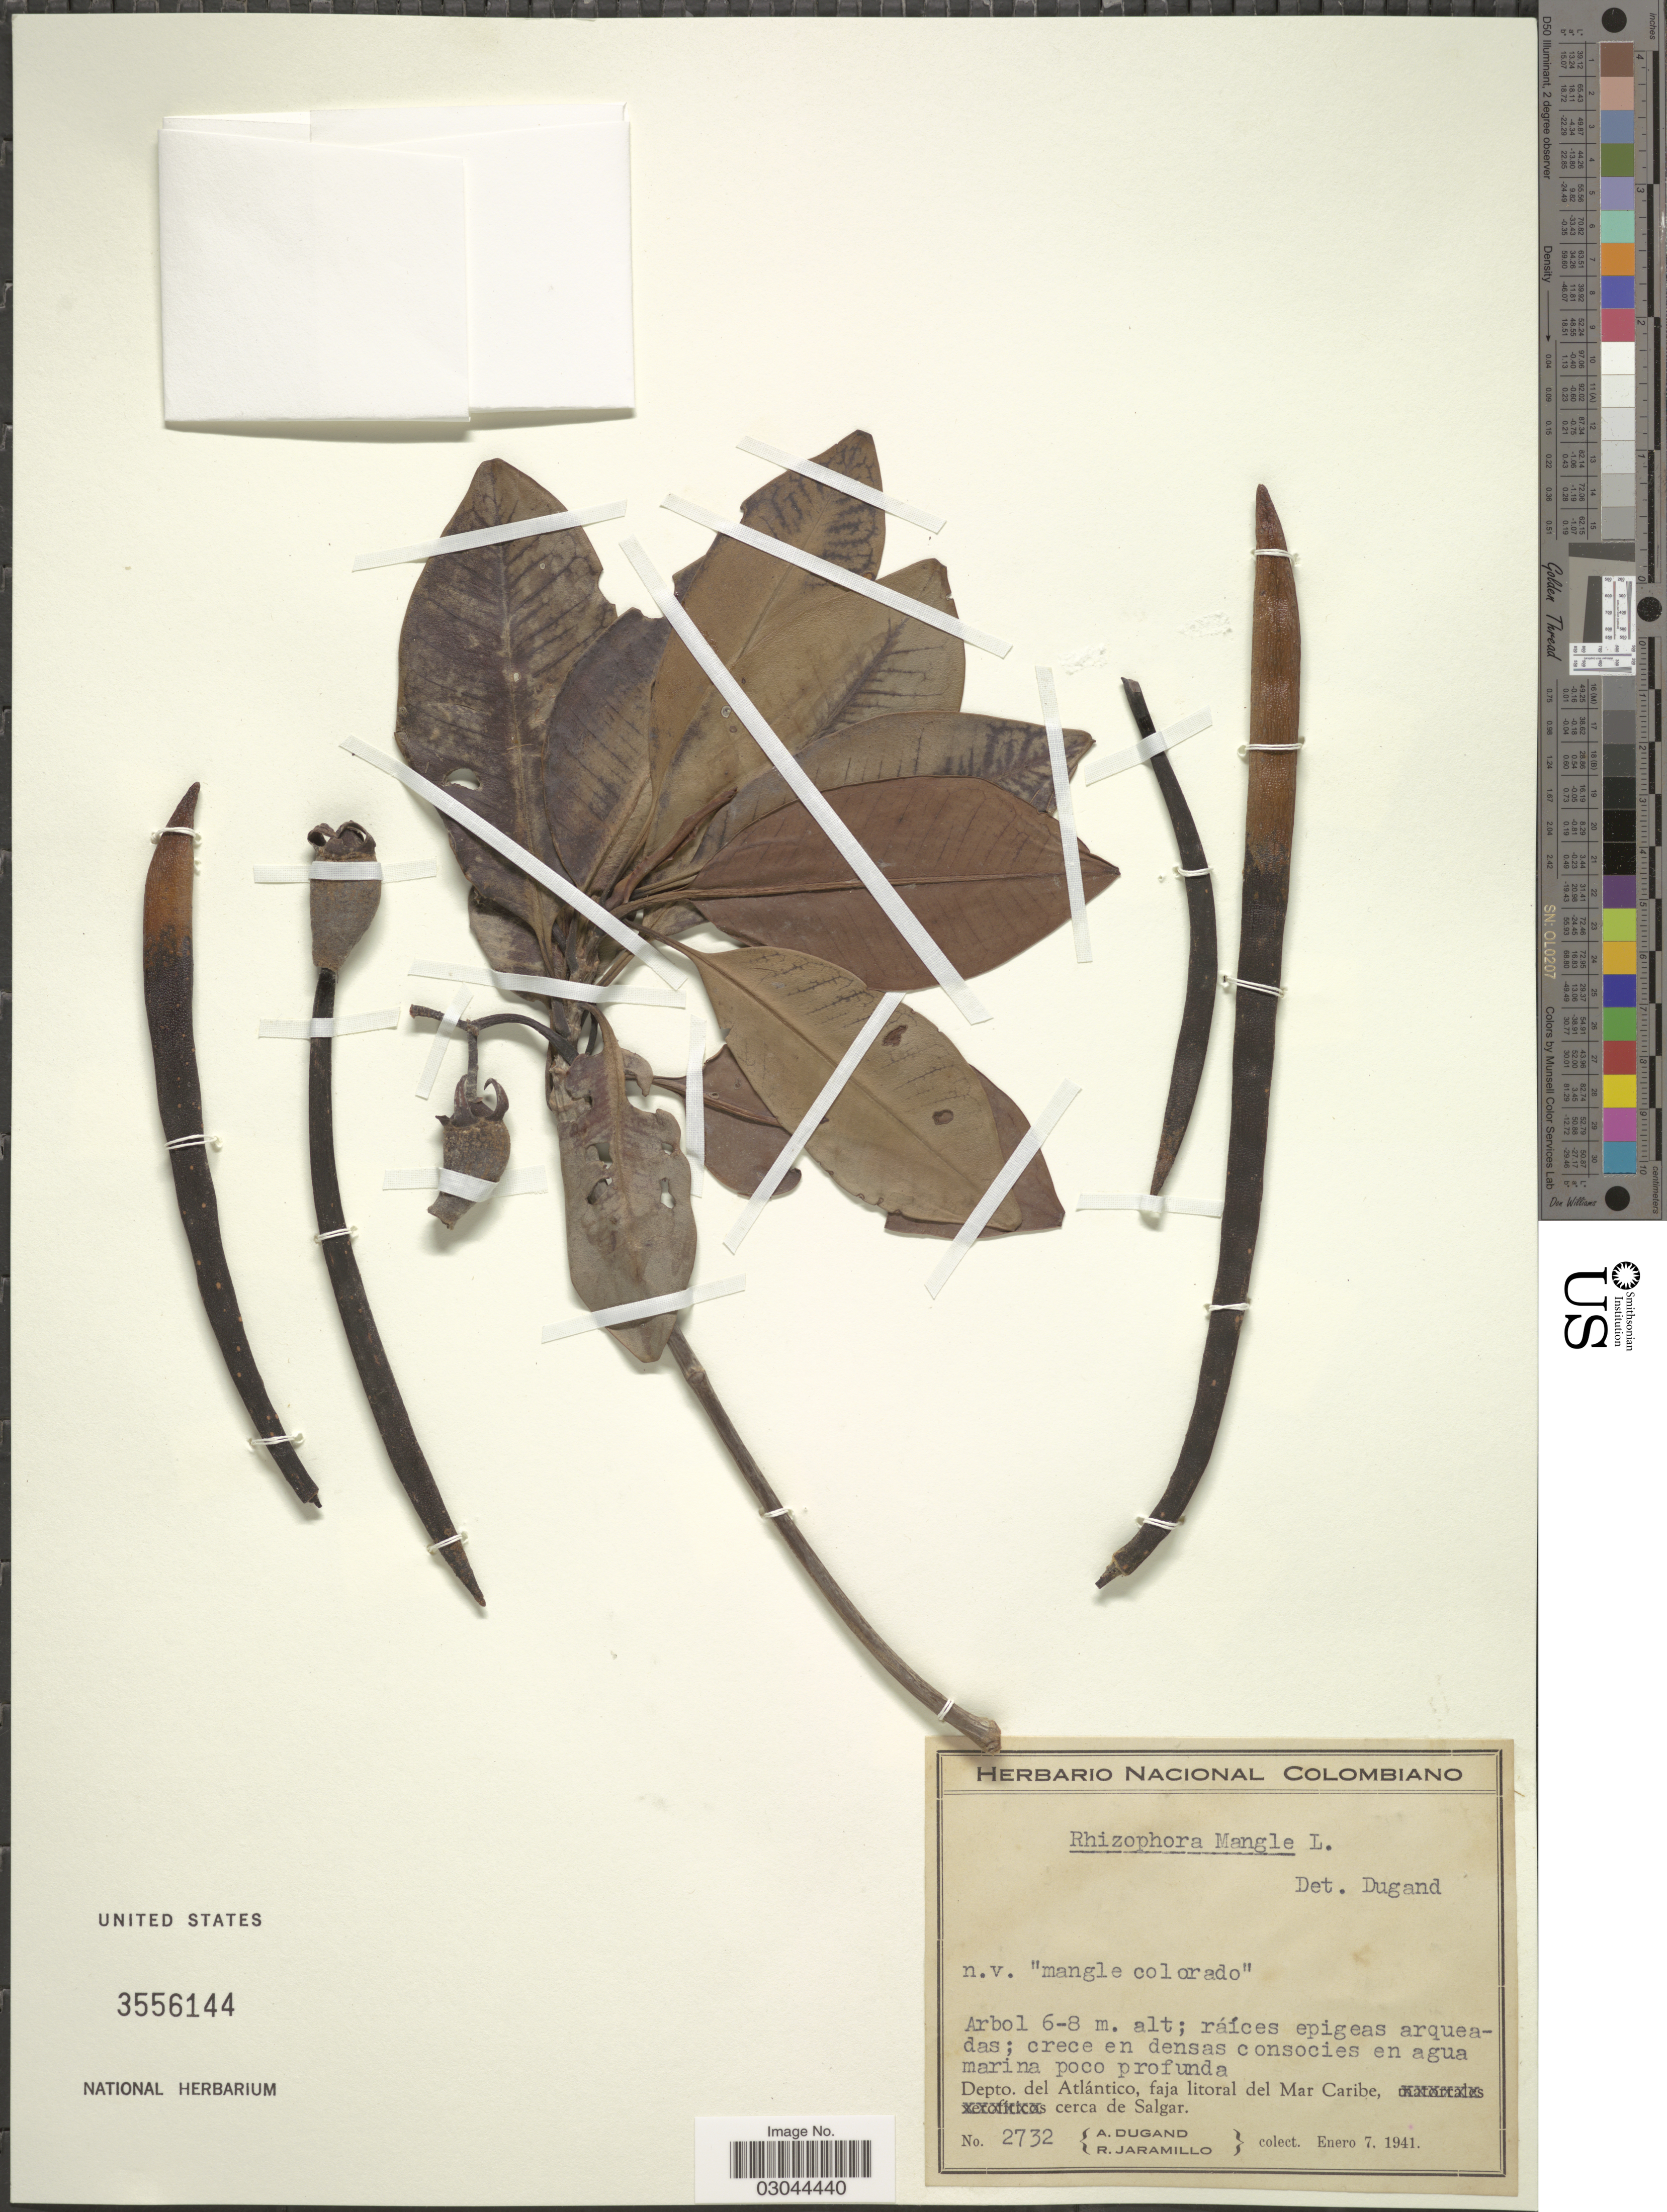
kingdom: Plantae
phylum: Tracheophyta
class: Magnoliopsida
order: Malpighiales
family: Rhizophoraceae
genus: Rhizophora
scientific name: Rhizophora mangle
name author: L.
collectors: A. Dugand & R. Jaramillo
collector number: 2732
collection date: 1941-01-07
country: Colombia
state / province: Atlántico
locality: Depto. del Atlántico, faja litoral del Mar Caribe, cerca de Salgar.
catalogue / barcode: US 3556144